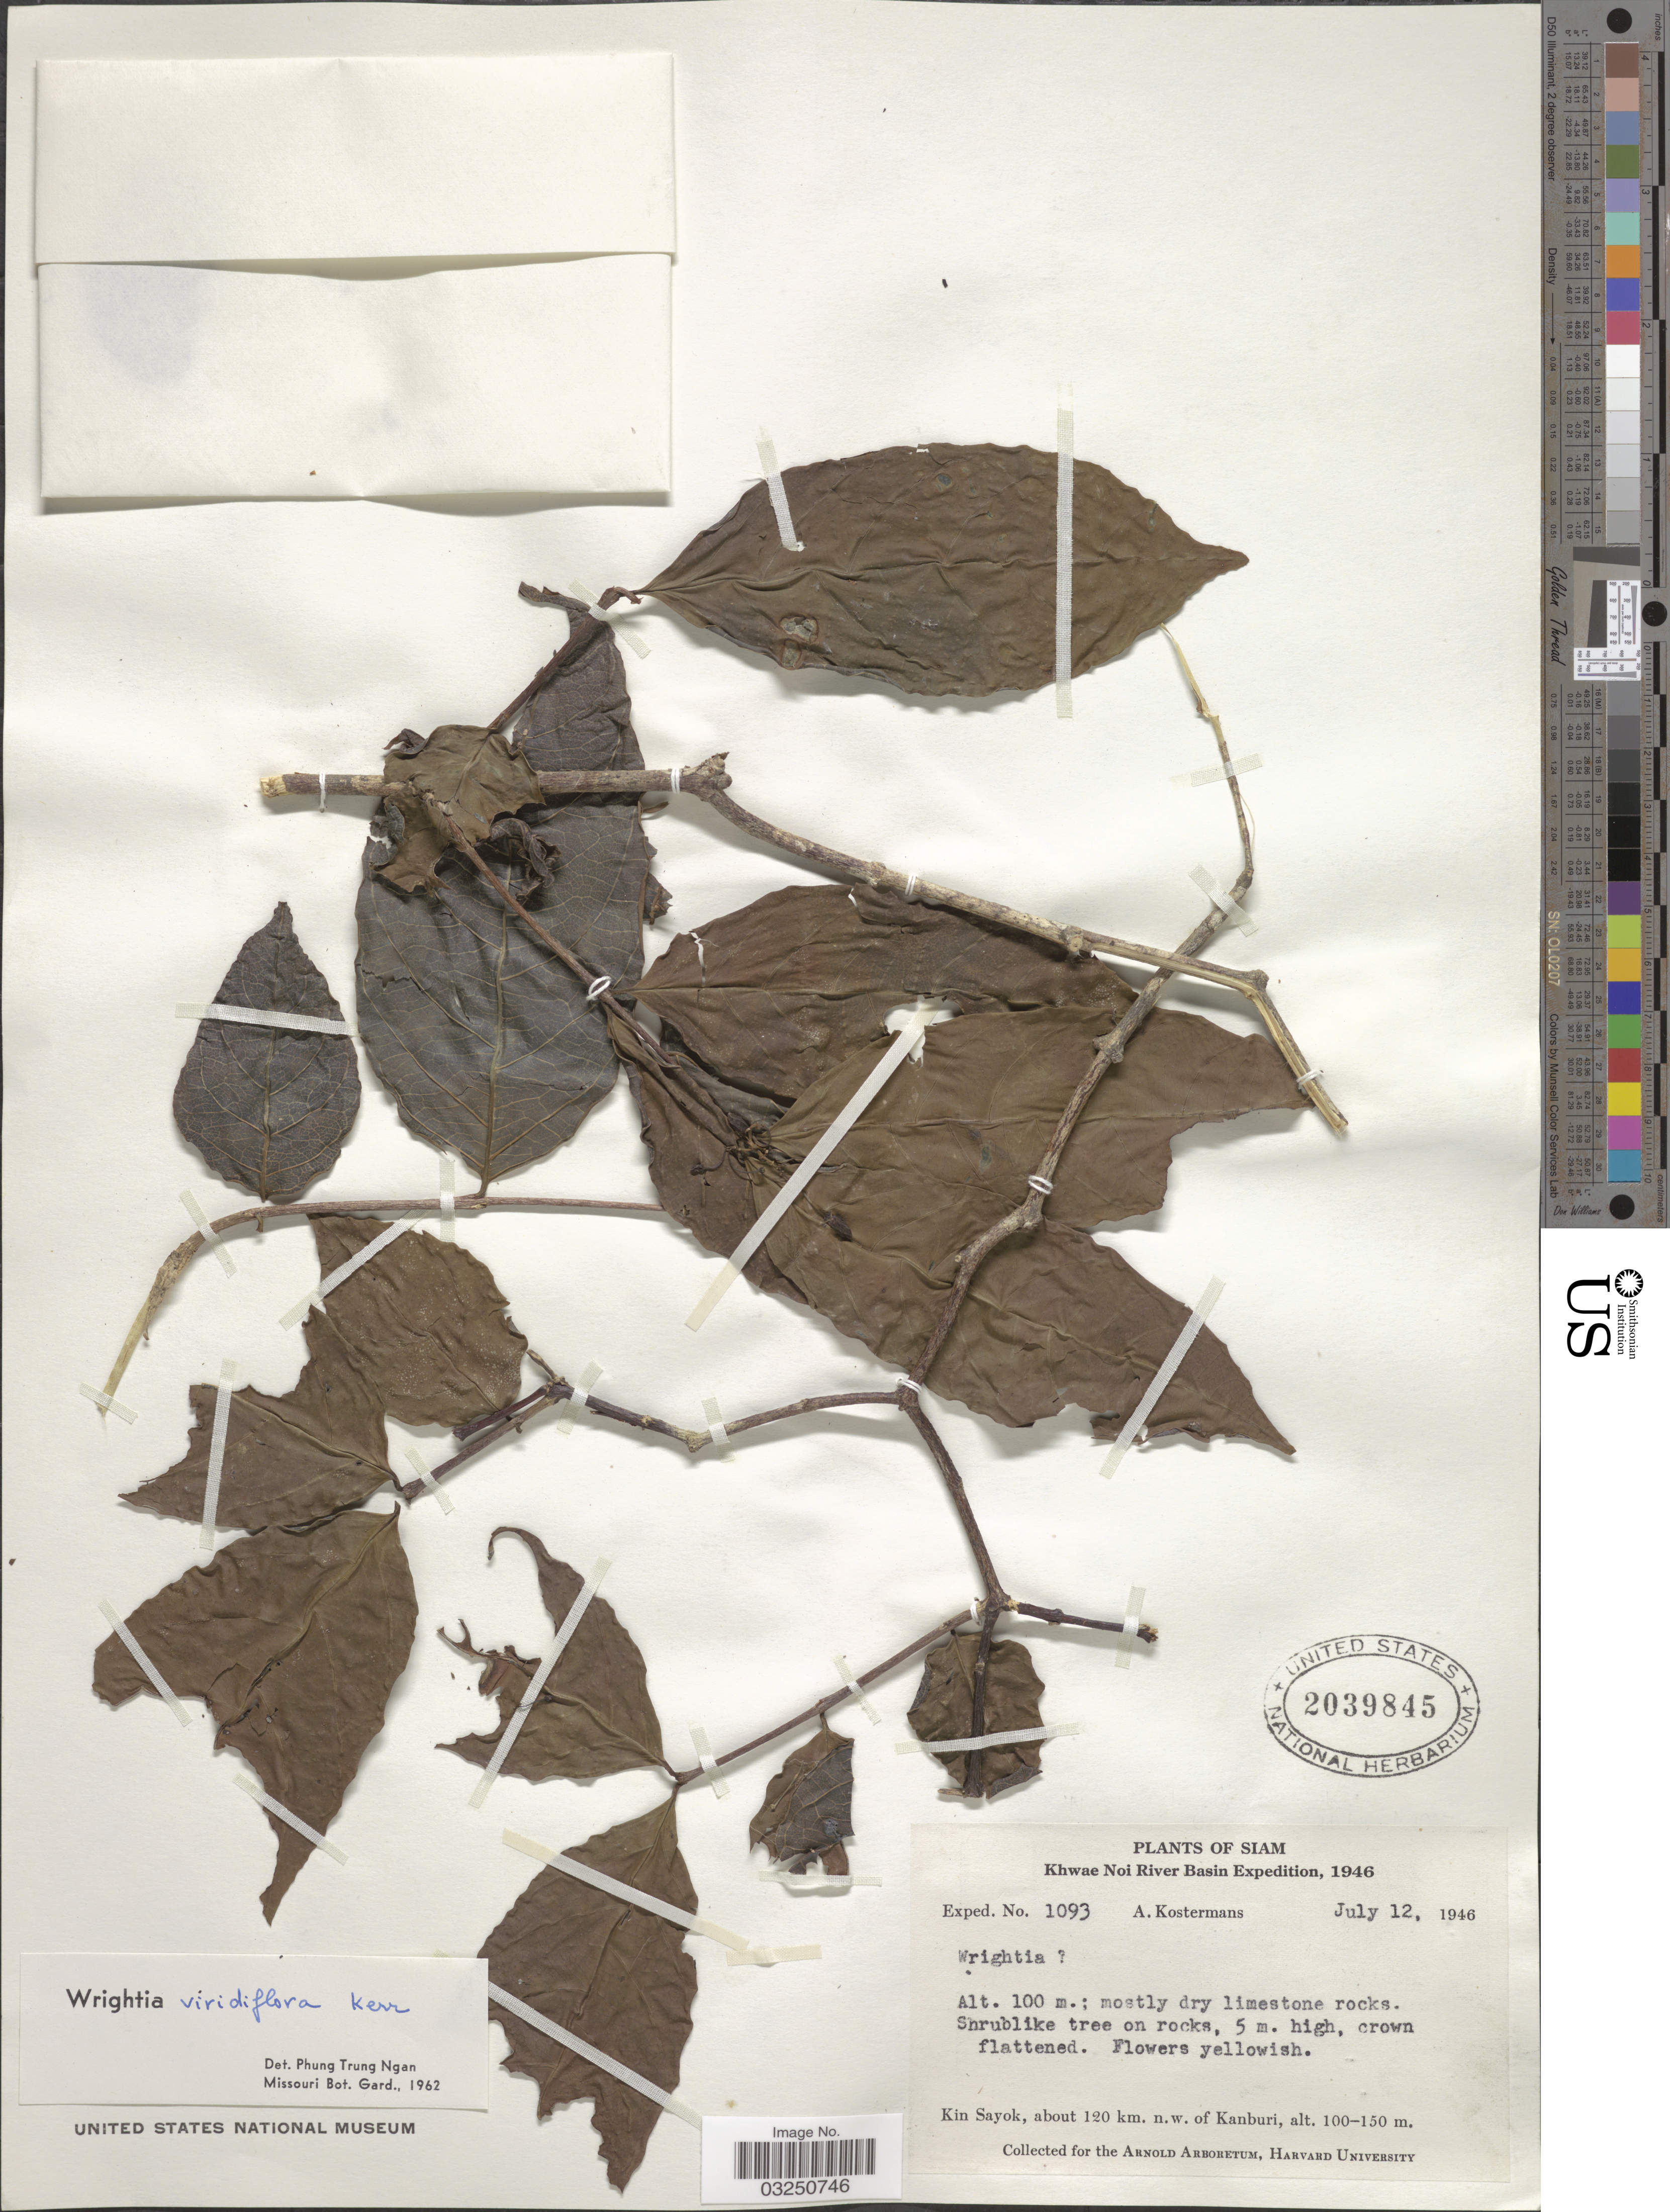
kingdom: Plantae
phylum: Tracheophyta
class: Magnoliopsida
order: Gentianales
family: Apocynaceae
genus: Wrightia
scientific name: Wrightia viridiflora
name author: Kerr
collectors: A. J. G. Kostermans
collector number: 1093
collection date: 1946-07-12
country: Thailand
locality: Siam. Kin Sayok, about 120 km. n.w. of Kanburi.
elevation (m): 100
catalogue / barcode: US 2039845